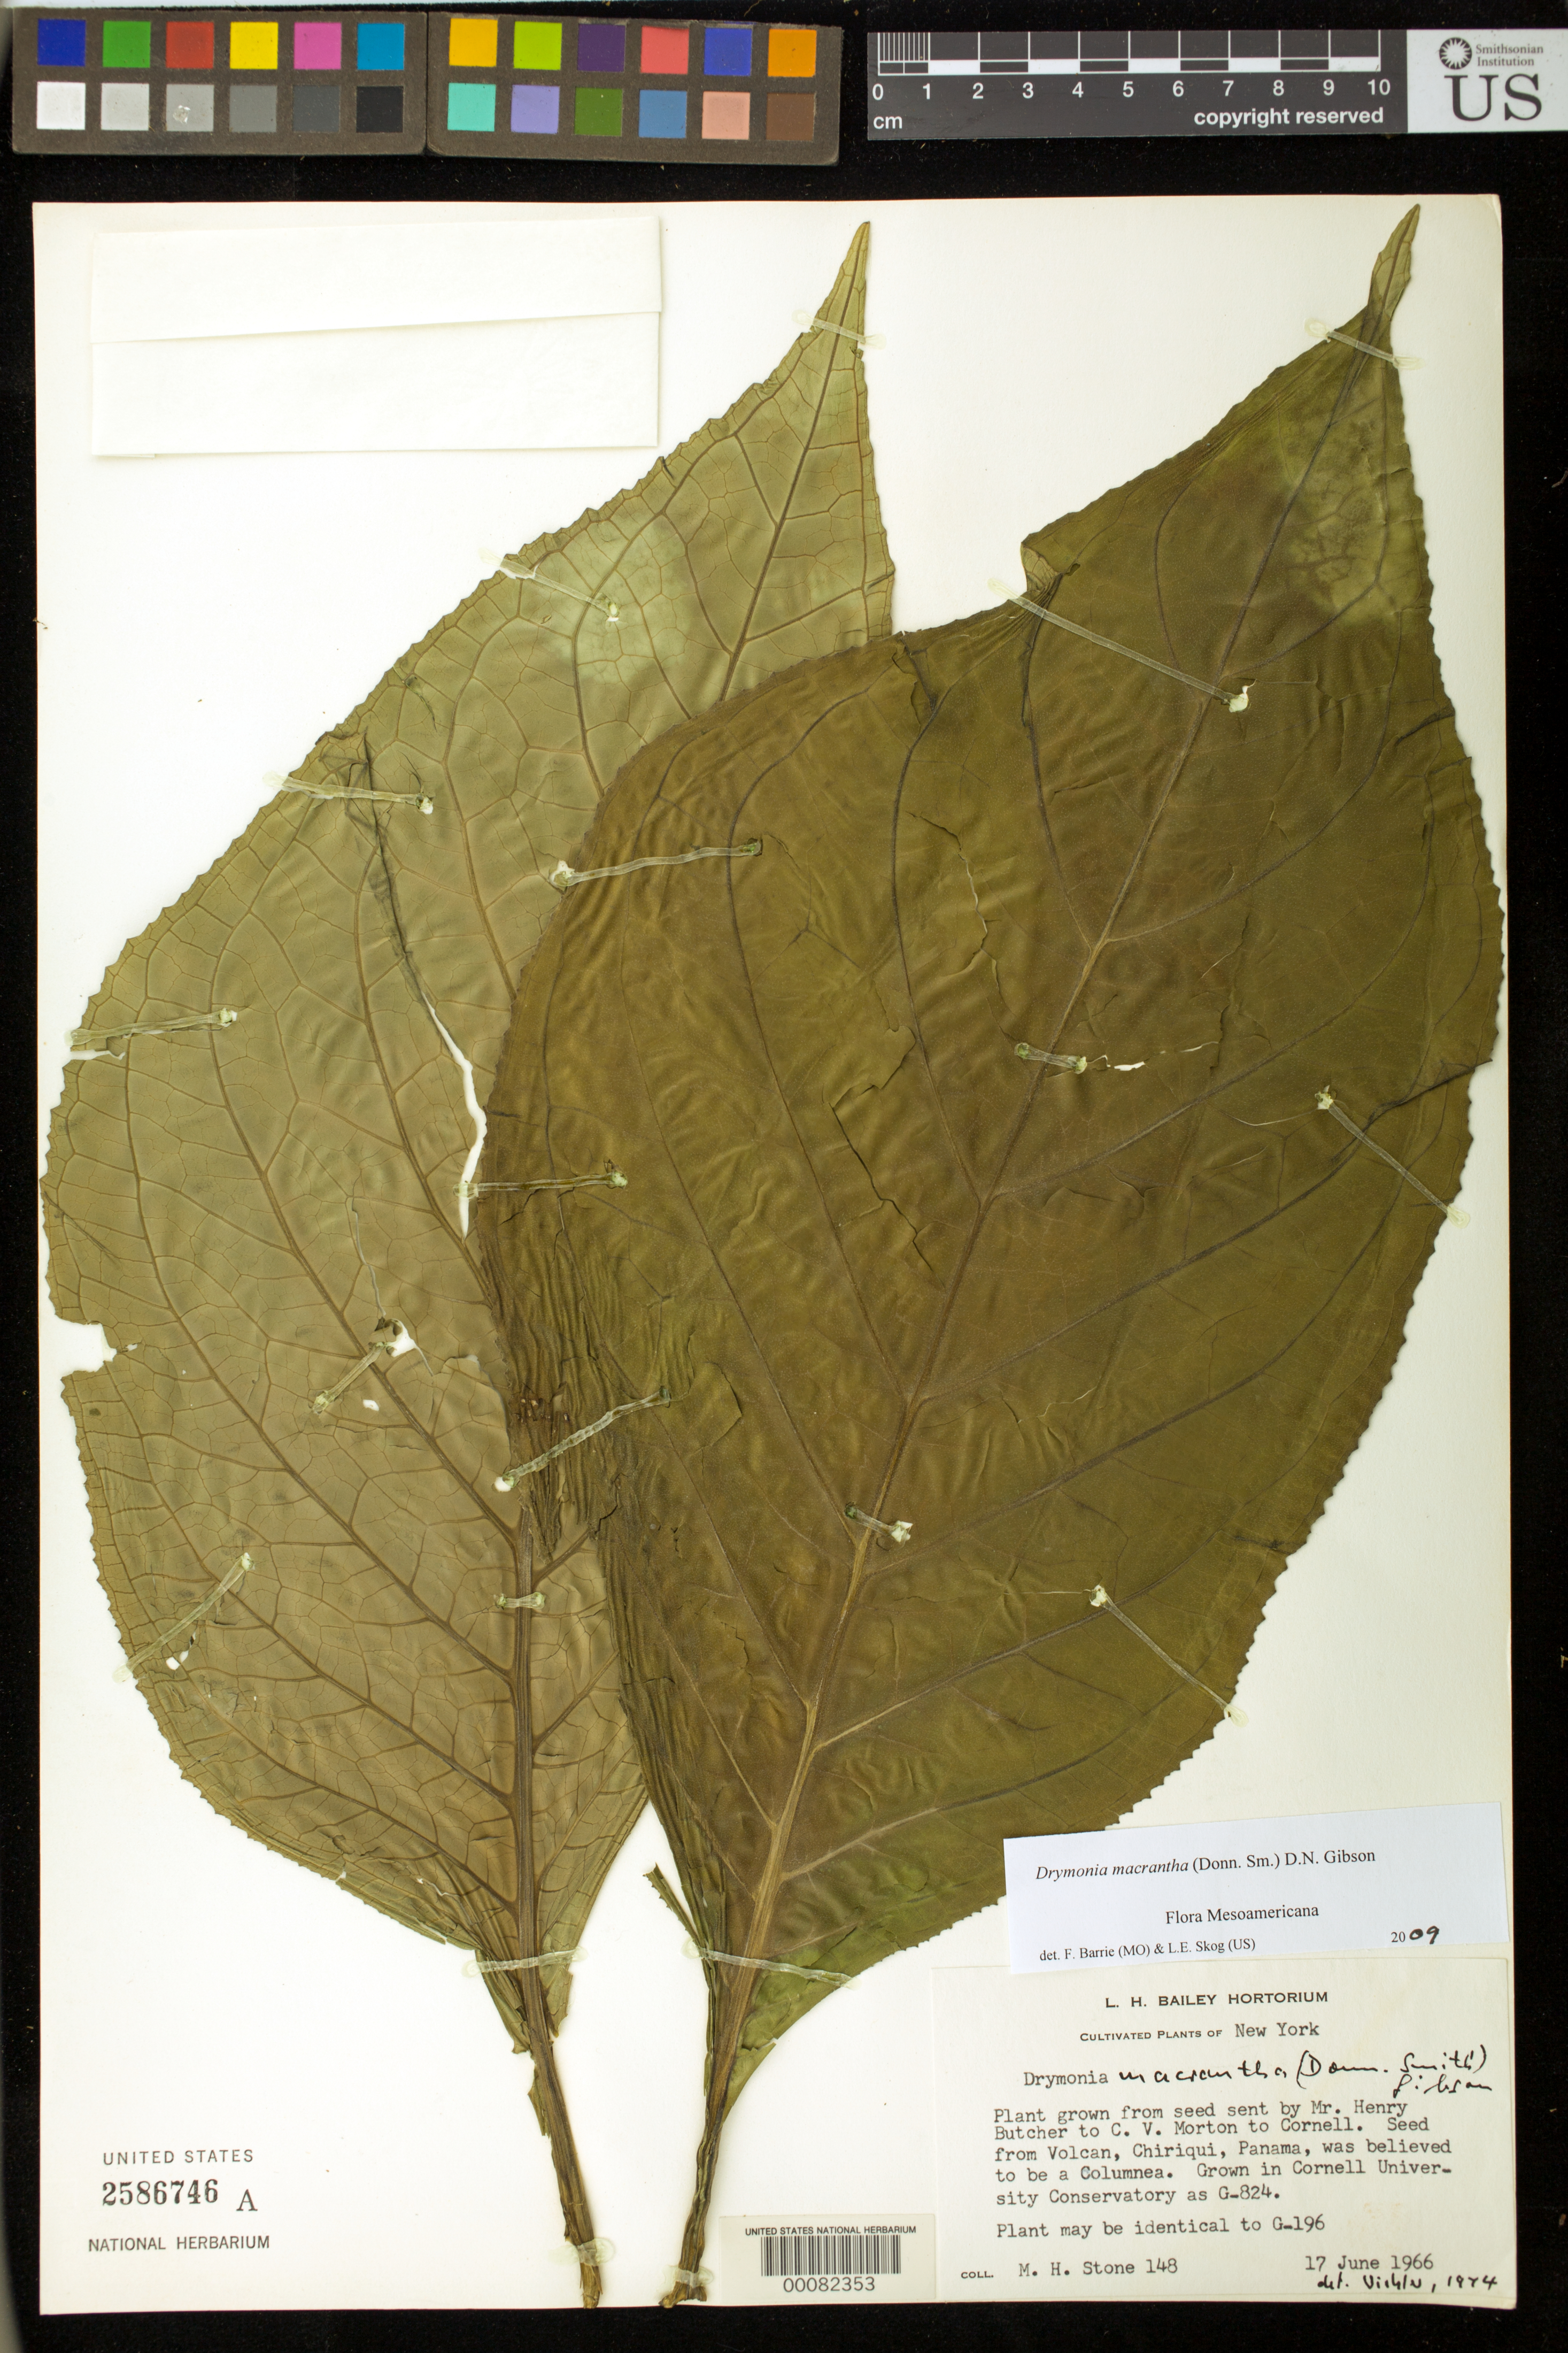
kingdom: Plantae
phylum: Tracheophyta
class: Magnoliopsida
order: Lamiales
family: Gesneriaceae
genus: Drymonia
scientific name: Drymonia macrantha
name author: (Donn. Sm.) D.N. Gibson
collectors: M. Stone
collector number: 148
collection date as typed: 17 Jun 1966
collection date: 1966-06-17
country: Panama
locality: Panama: Chiriqui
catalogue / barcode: US 2586746A